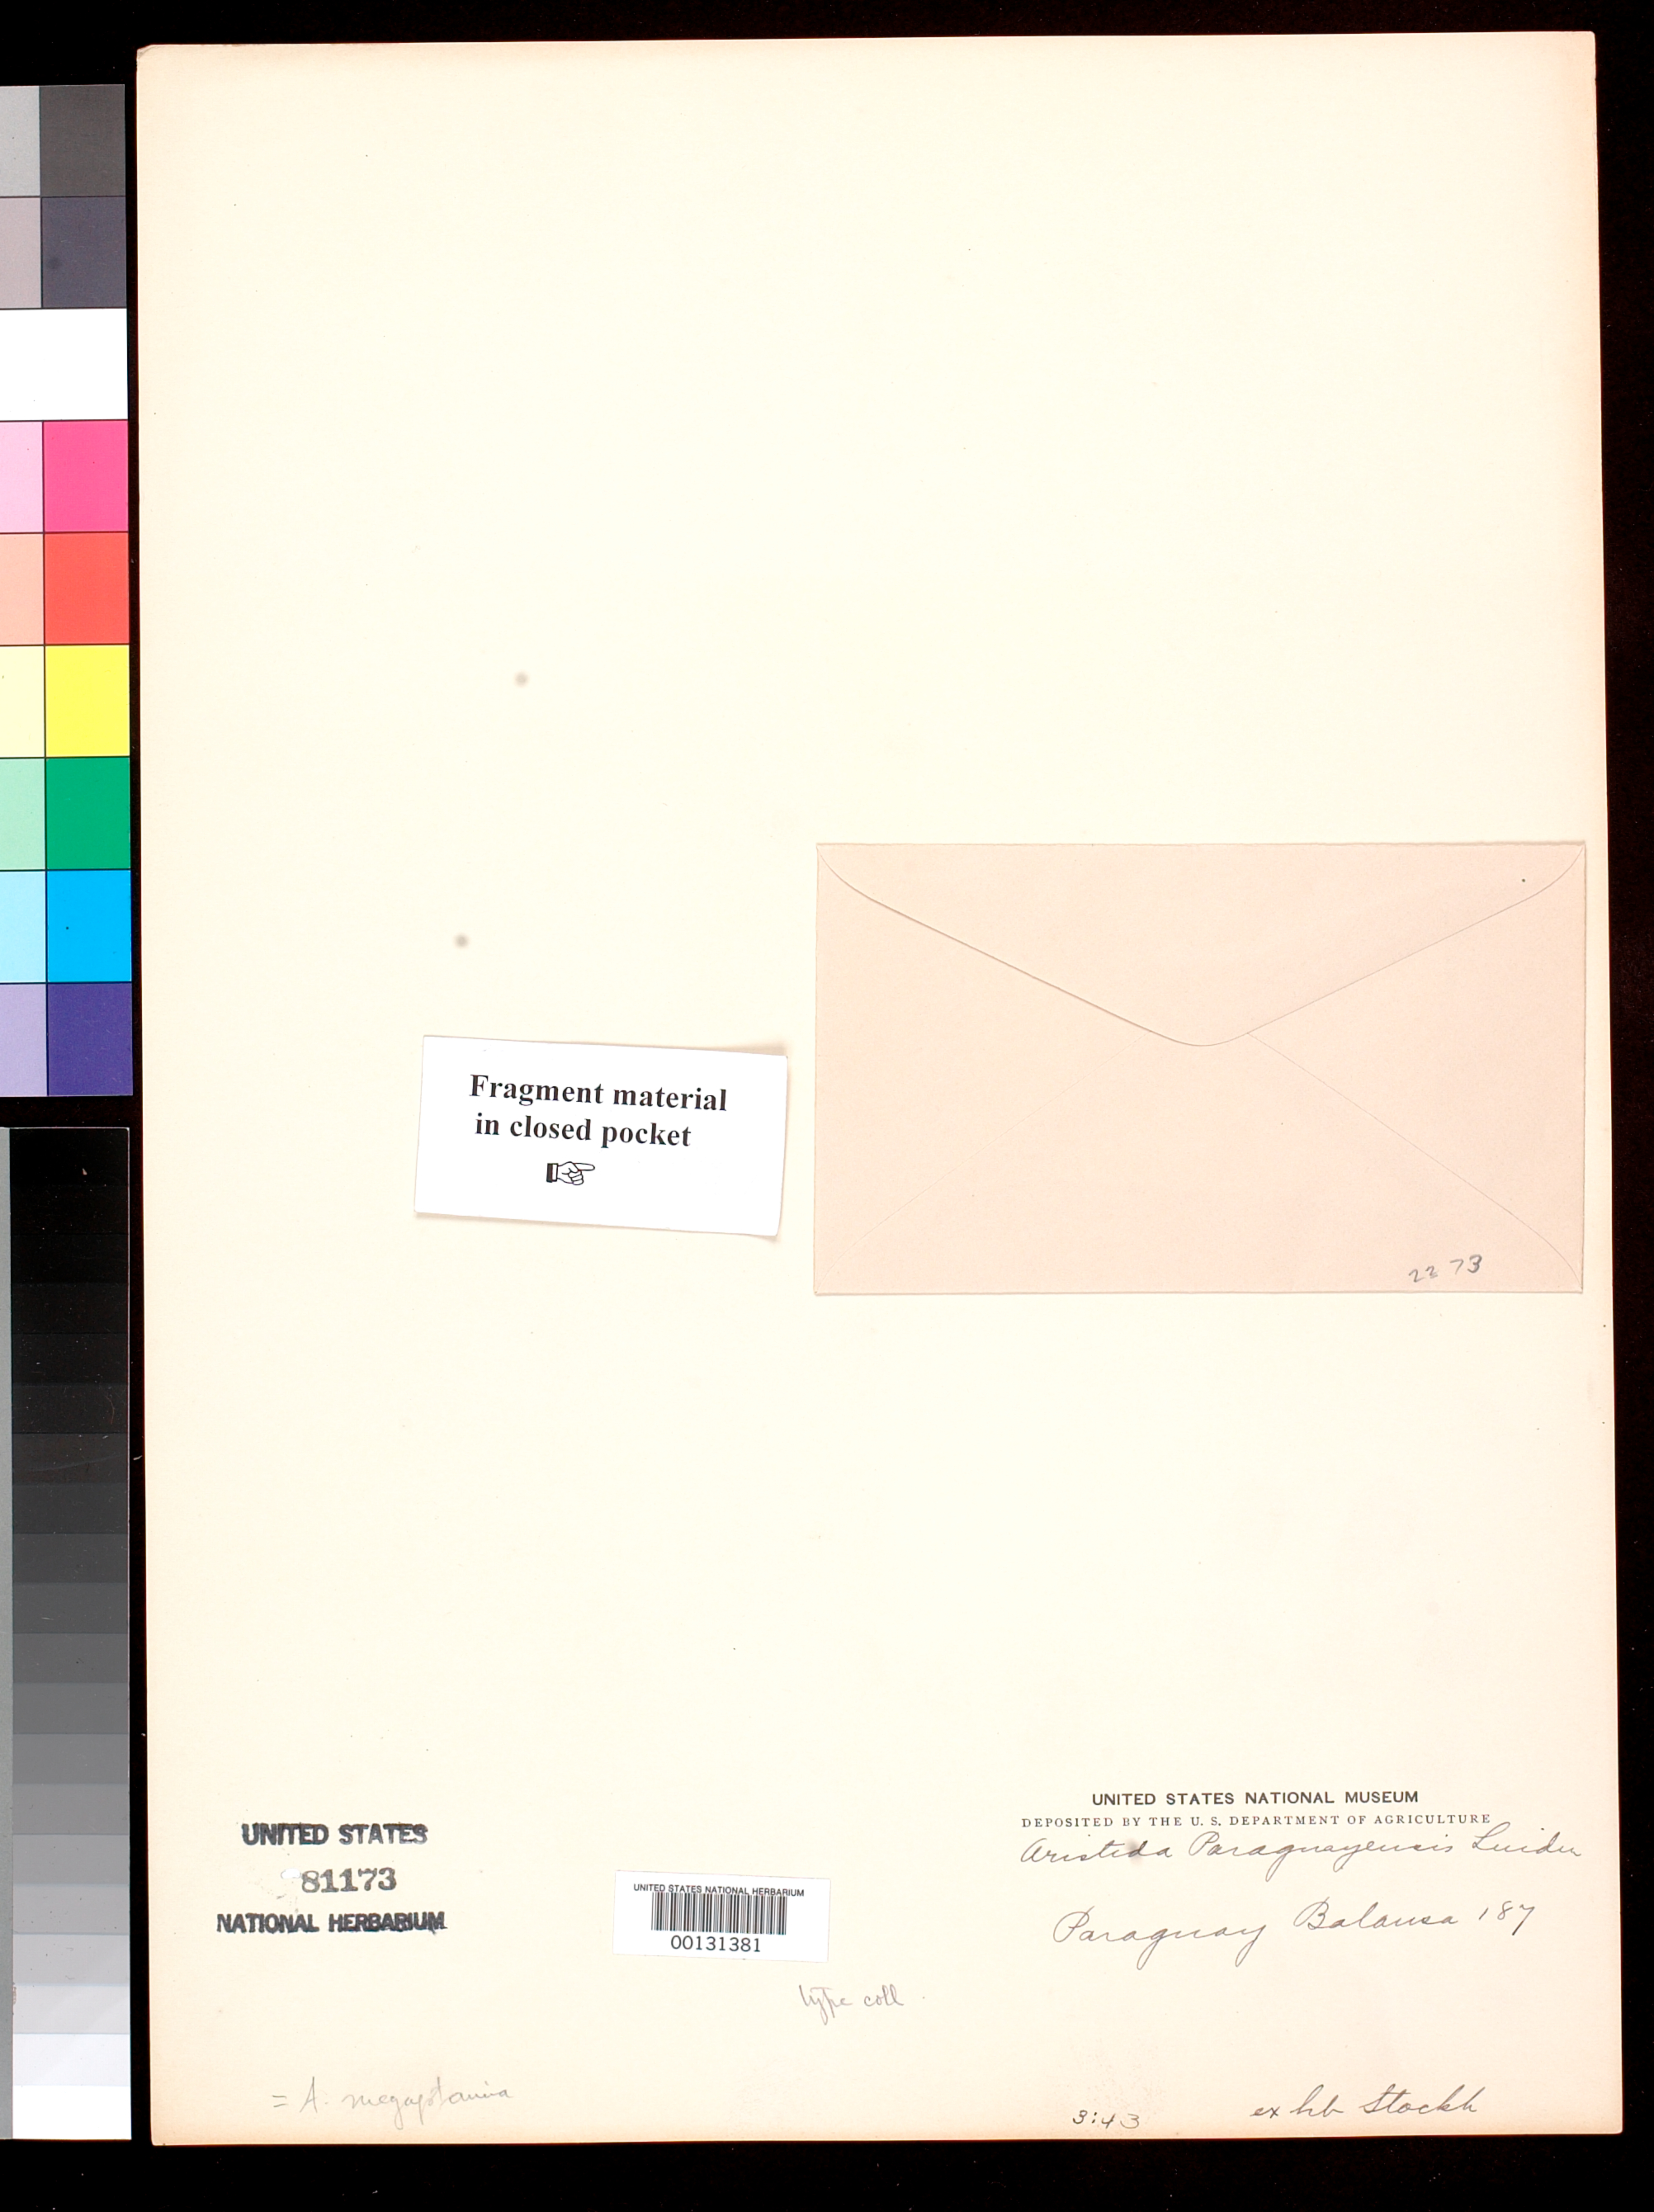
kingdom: Plantae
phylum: Tracheophyta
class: Liliopsida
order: Poales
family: Poaceae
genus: Aristida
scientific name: Aristida paraguayensis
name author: Lindm.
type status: Type Fragment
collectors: B. Balansa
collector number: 187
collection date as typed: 1875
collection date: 1875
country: Paraguay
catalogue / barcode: US 81173